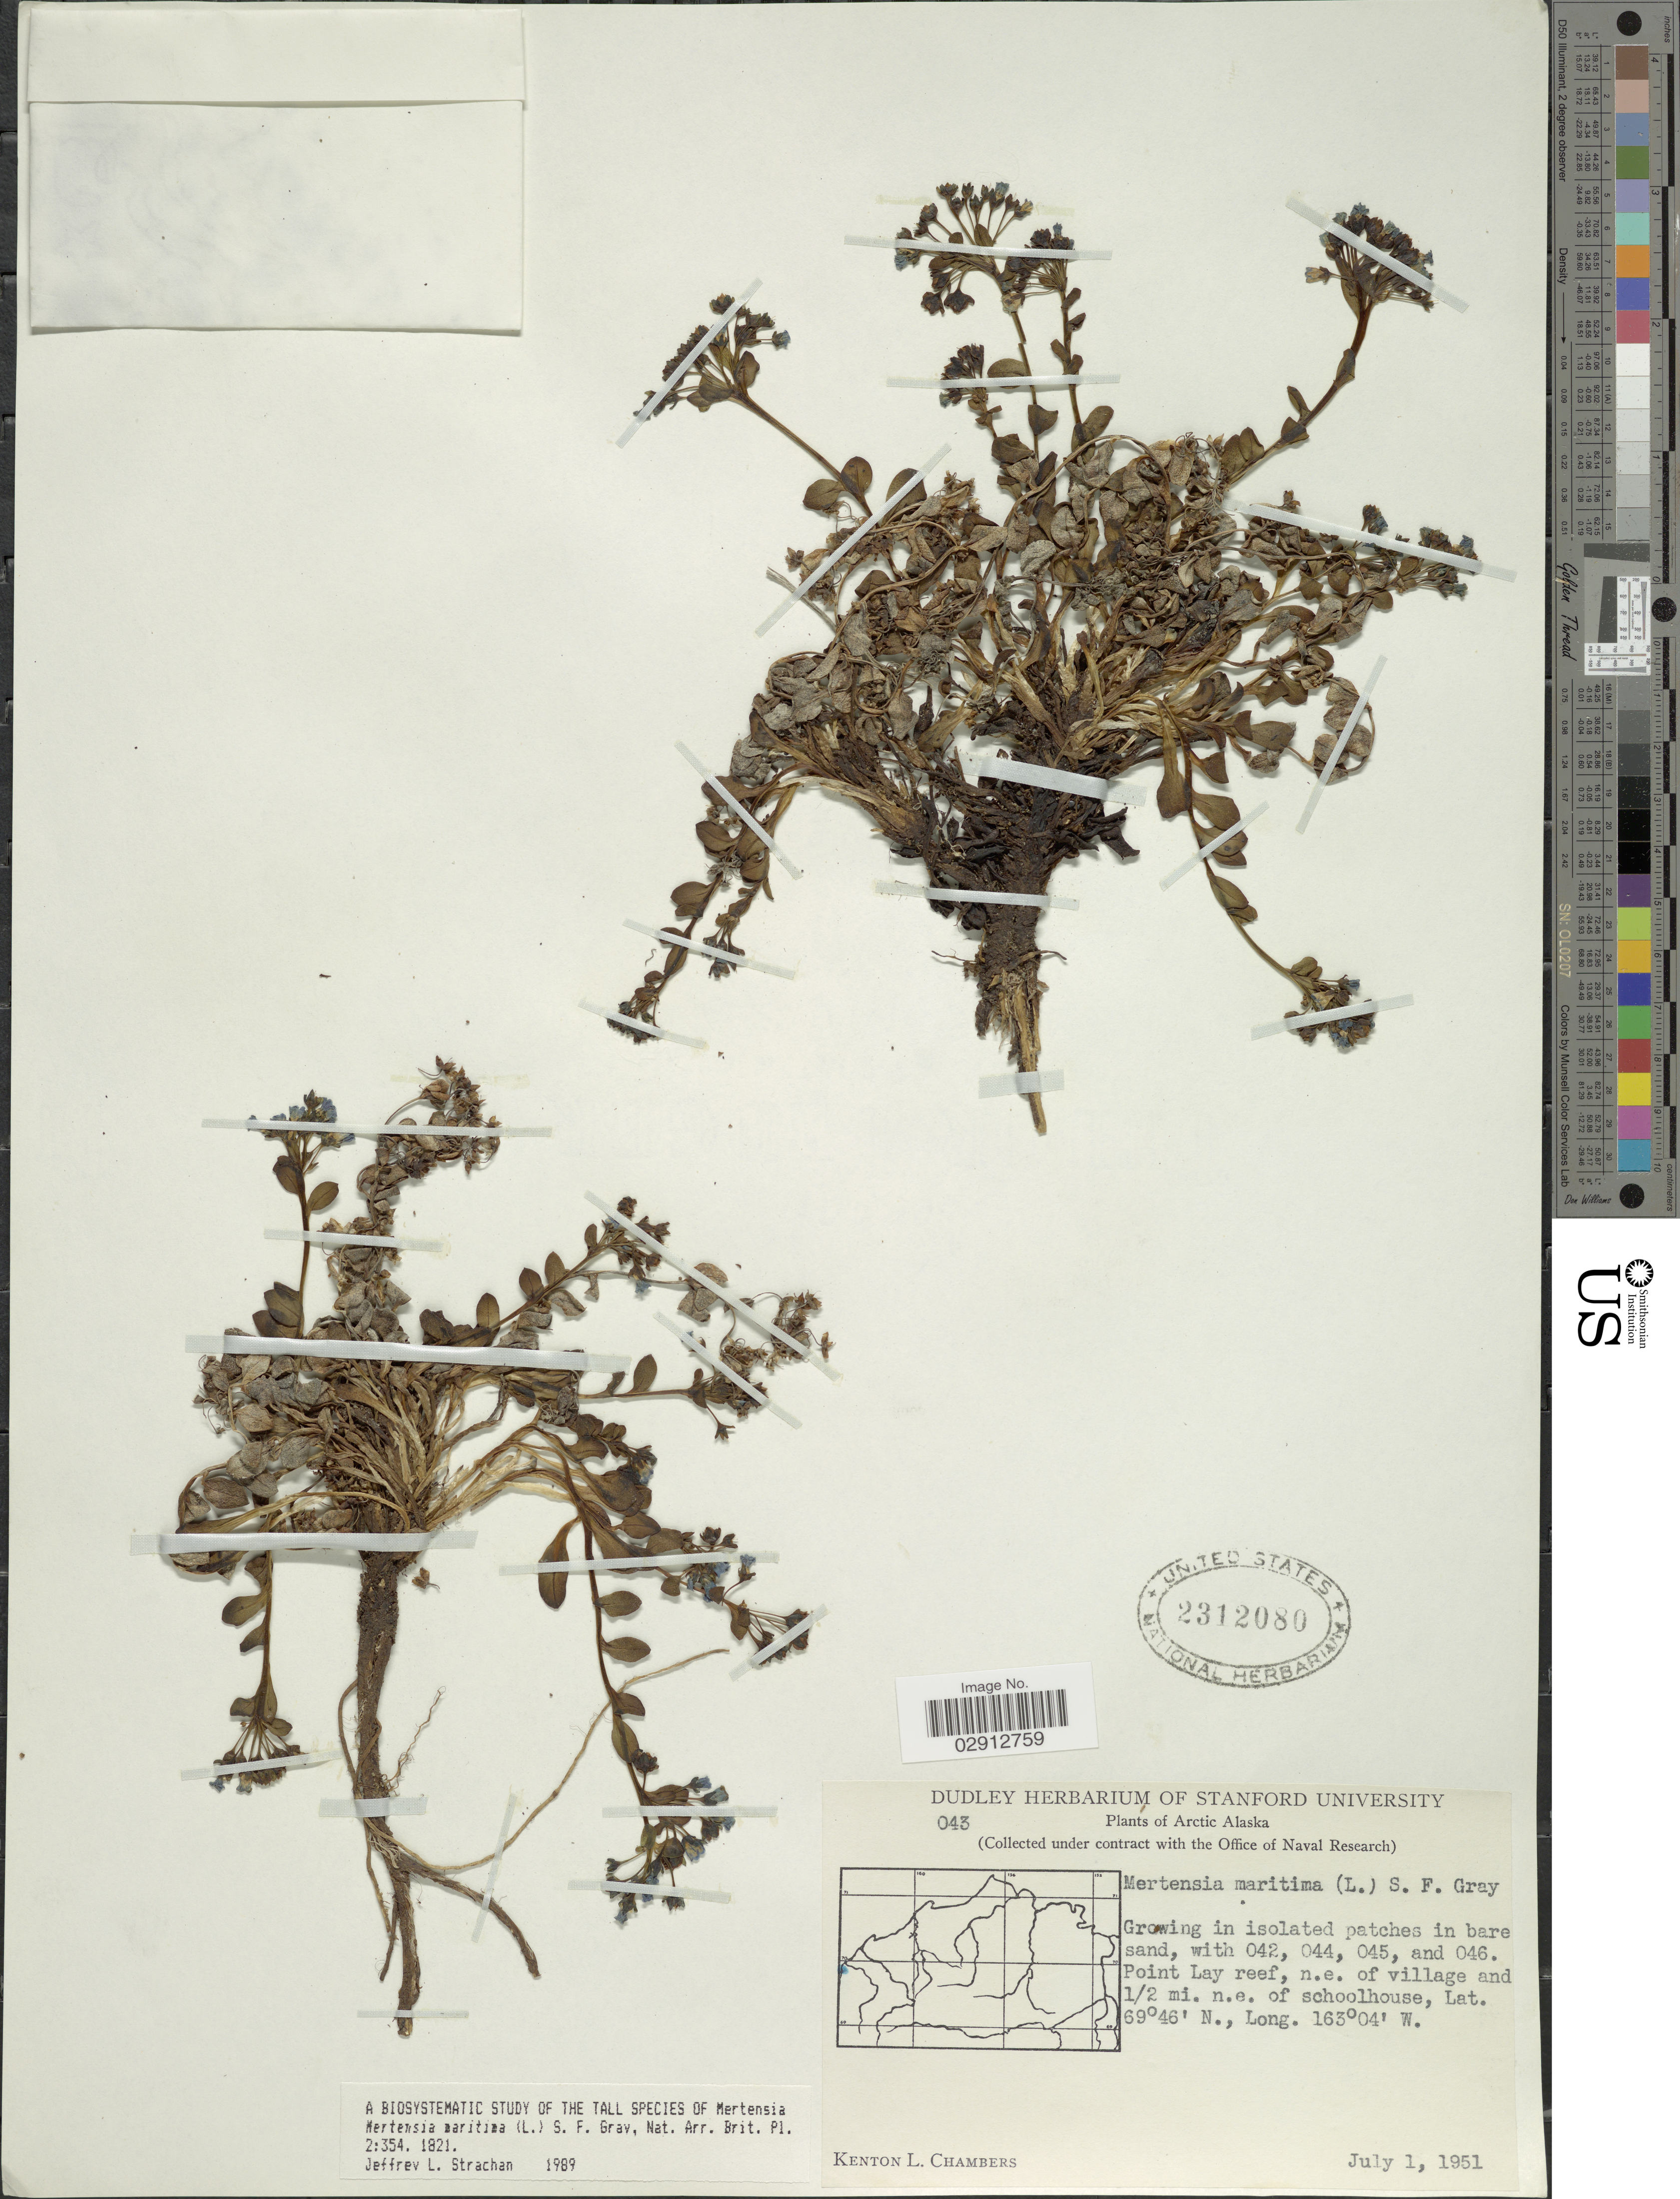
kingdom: Plantae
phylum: Tracheophyta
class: Magnoliopsida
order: Boraginales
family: Boraginaceae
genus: Mertensia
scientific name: Mertensia maritima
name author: (L.) S.F. Gray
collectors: K. L. Chambers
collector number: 043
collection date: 1951-07-01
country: United States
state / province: Alaska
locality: Arctic Alaska. Point Lay reef, n. e. of village and ½ mi. n.e. of schoolhouse.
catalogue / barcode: US 2312080